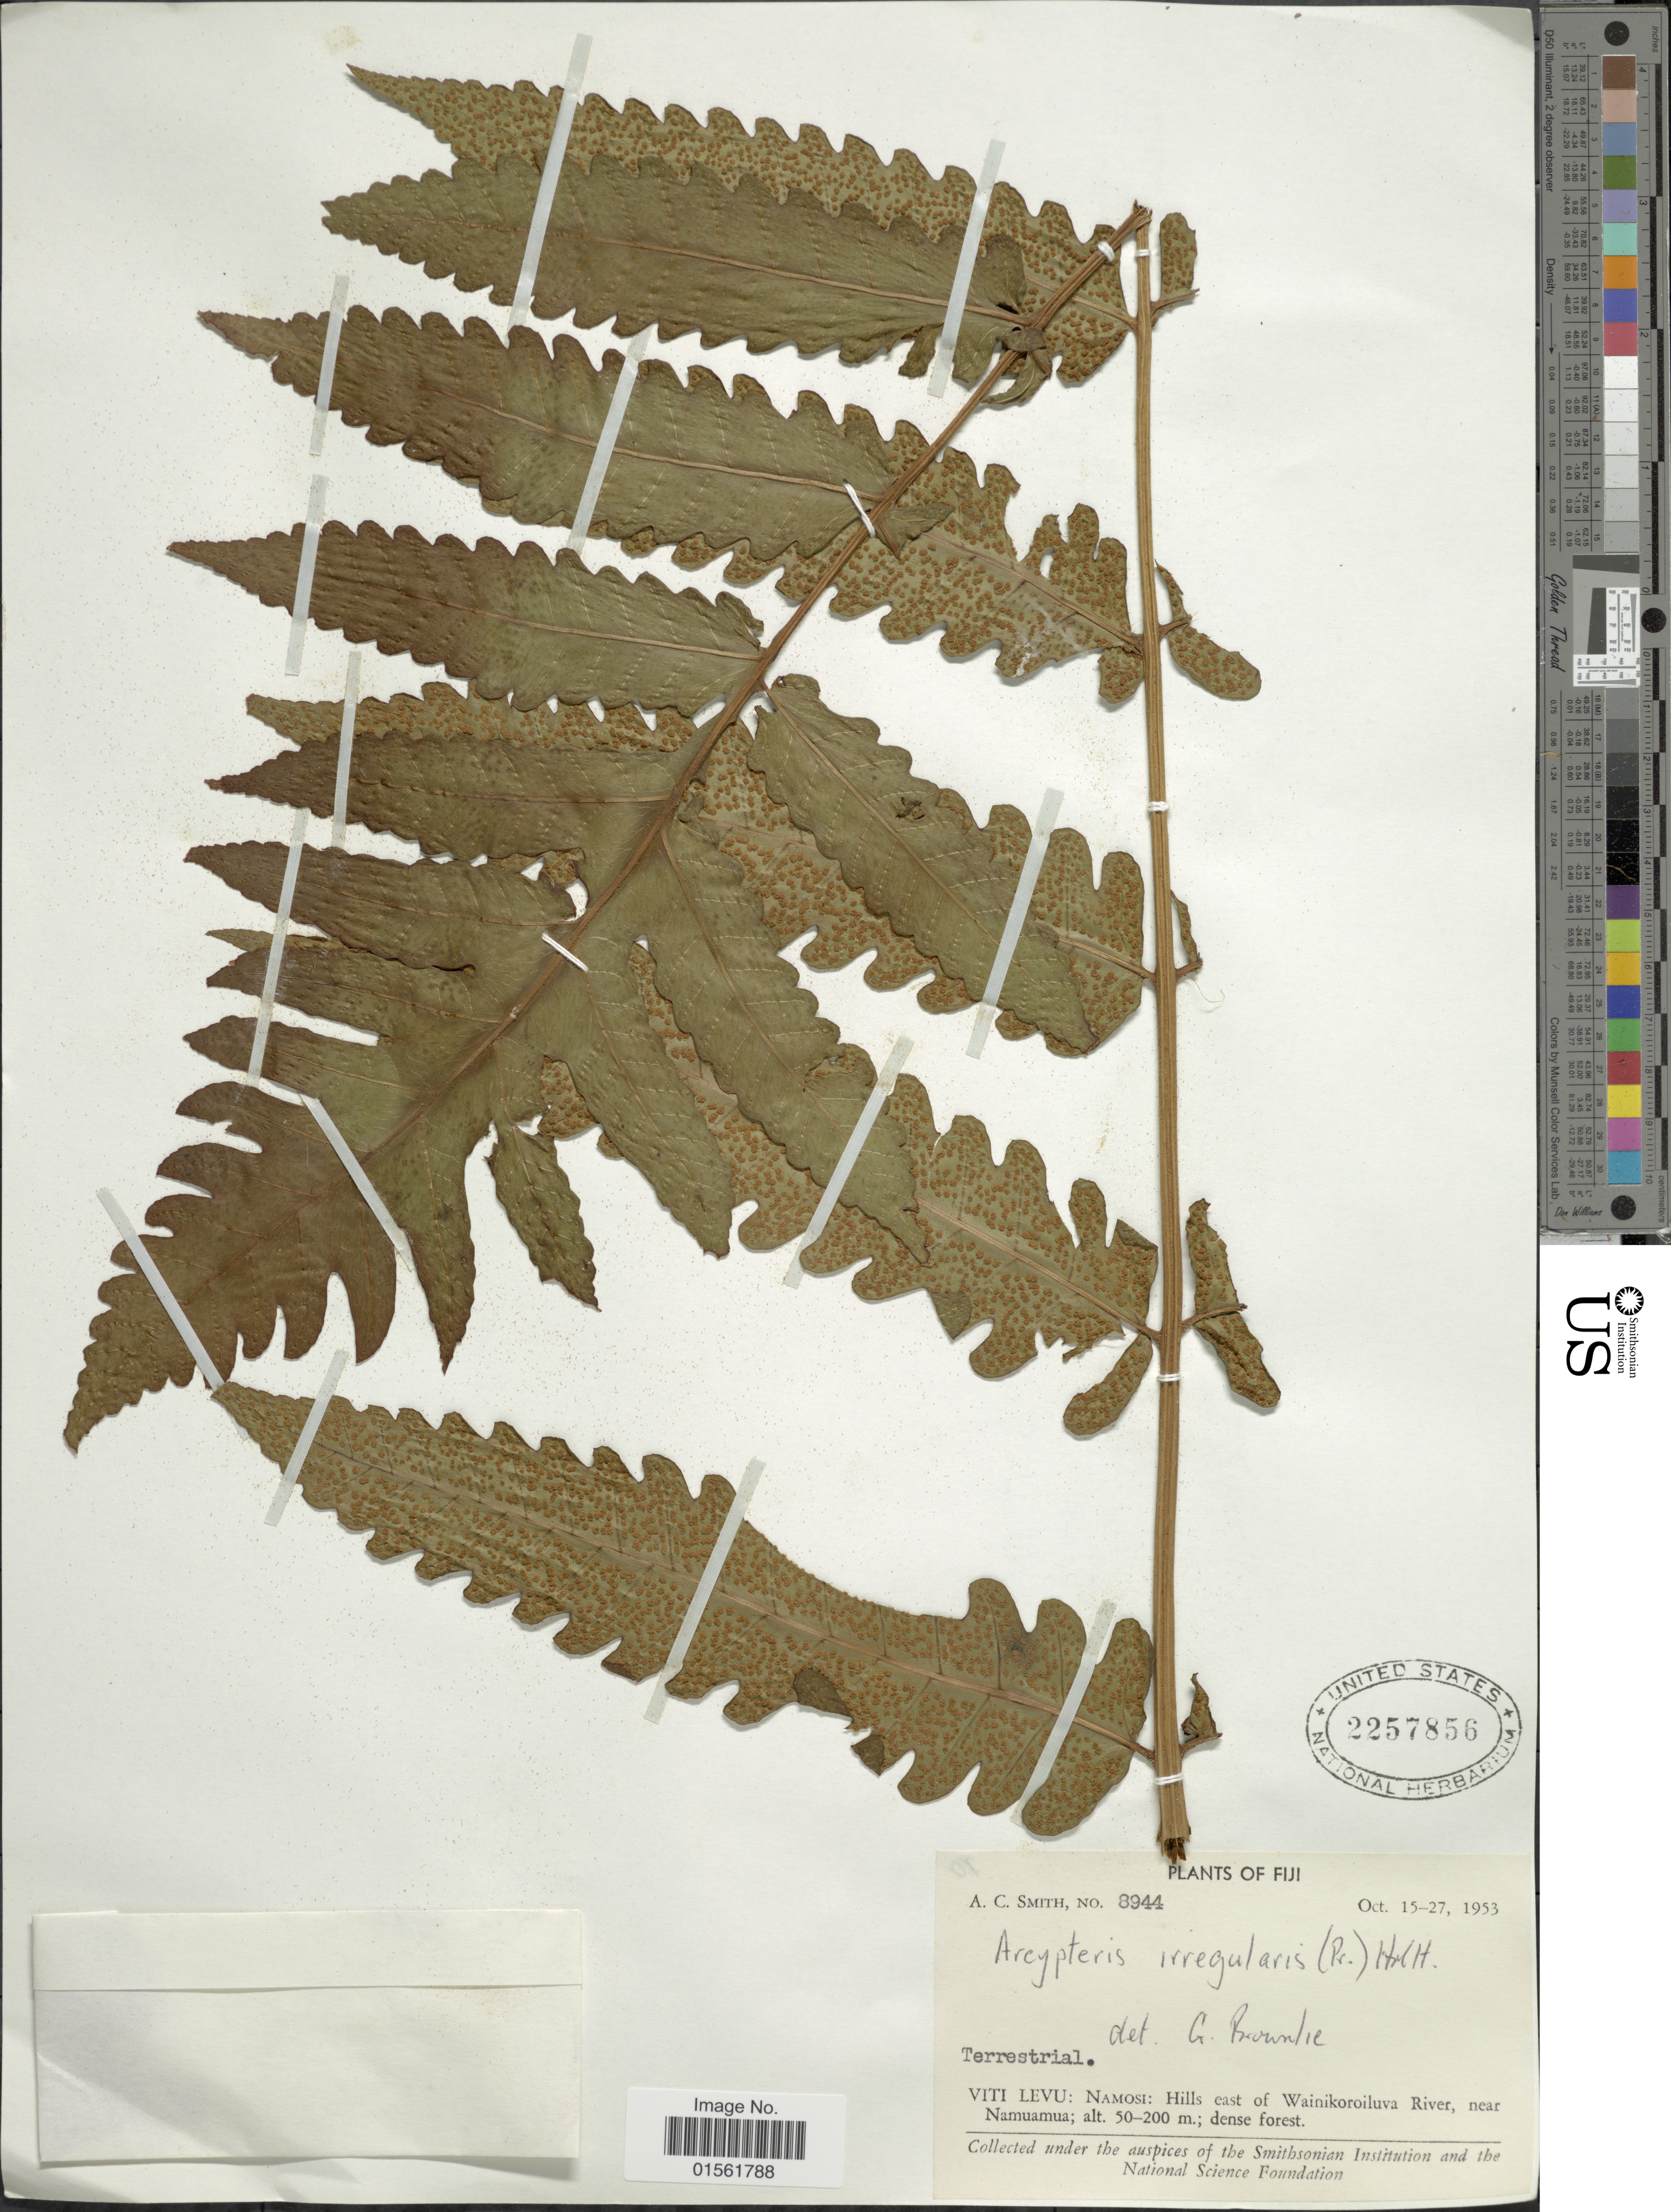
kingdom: Plantae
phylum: Tracheophyta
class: Polypodiopsida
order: Polypodiales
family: Dryopteridaceae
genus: Pleocnemia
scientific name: Pleocnemia irregularis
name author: (C. Presl) Holttum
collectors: A. C. Smith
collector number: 8944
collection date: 1953-10-15/1953-10-27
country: Fiji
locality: Viti Levu: Namosi: Hills east of Wainikoroiluva River, near Namuamua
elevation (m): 50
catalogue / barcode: US 2257856